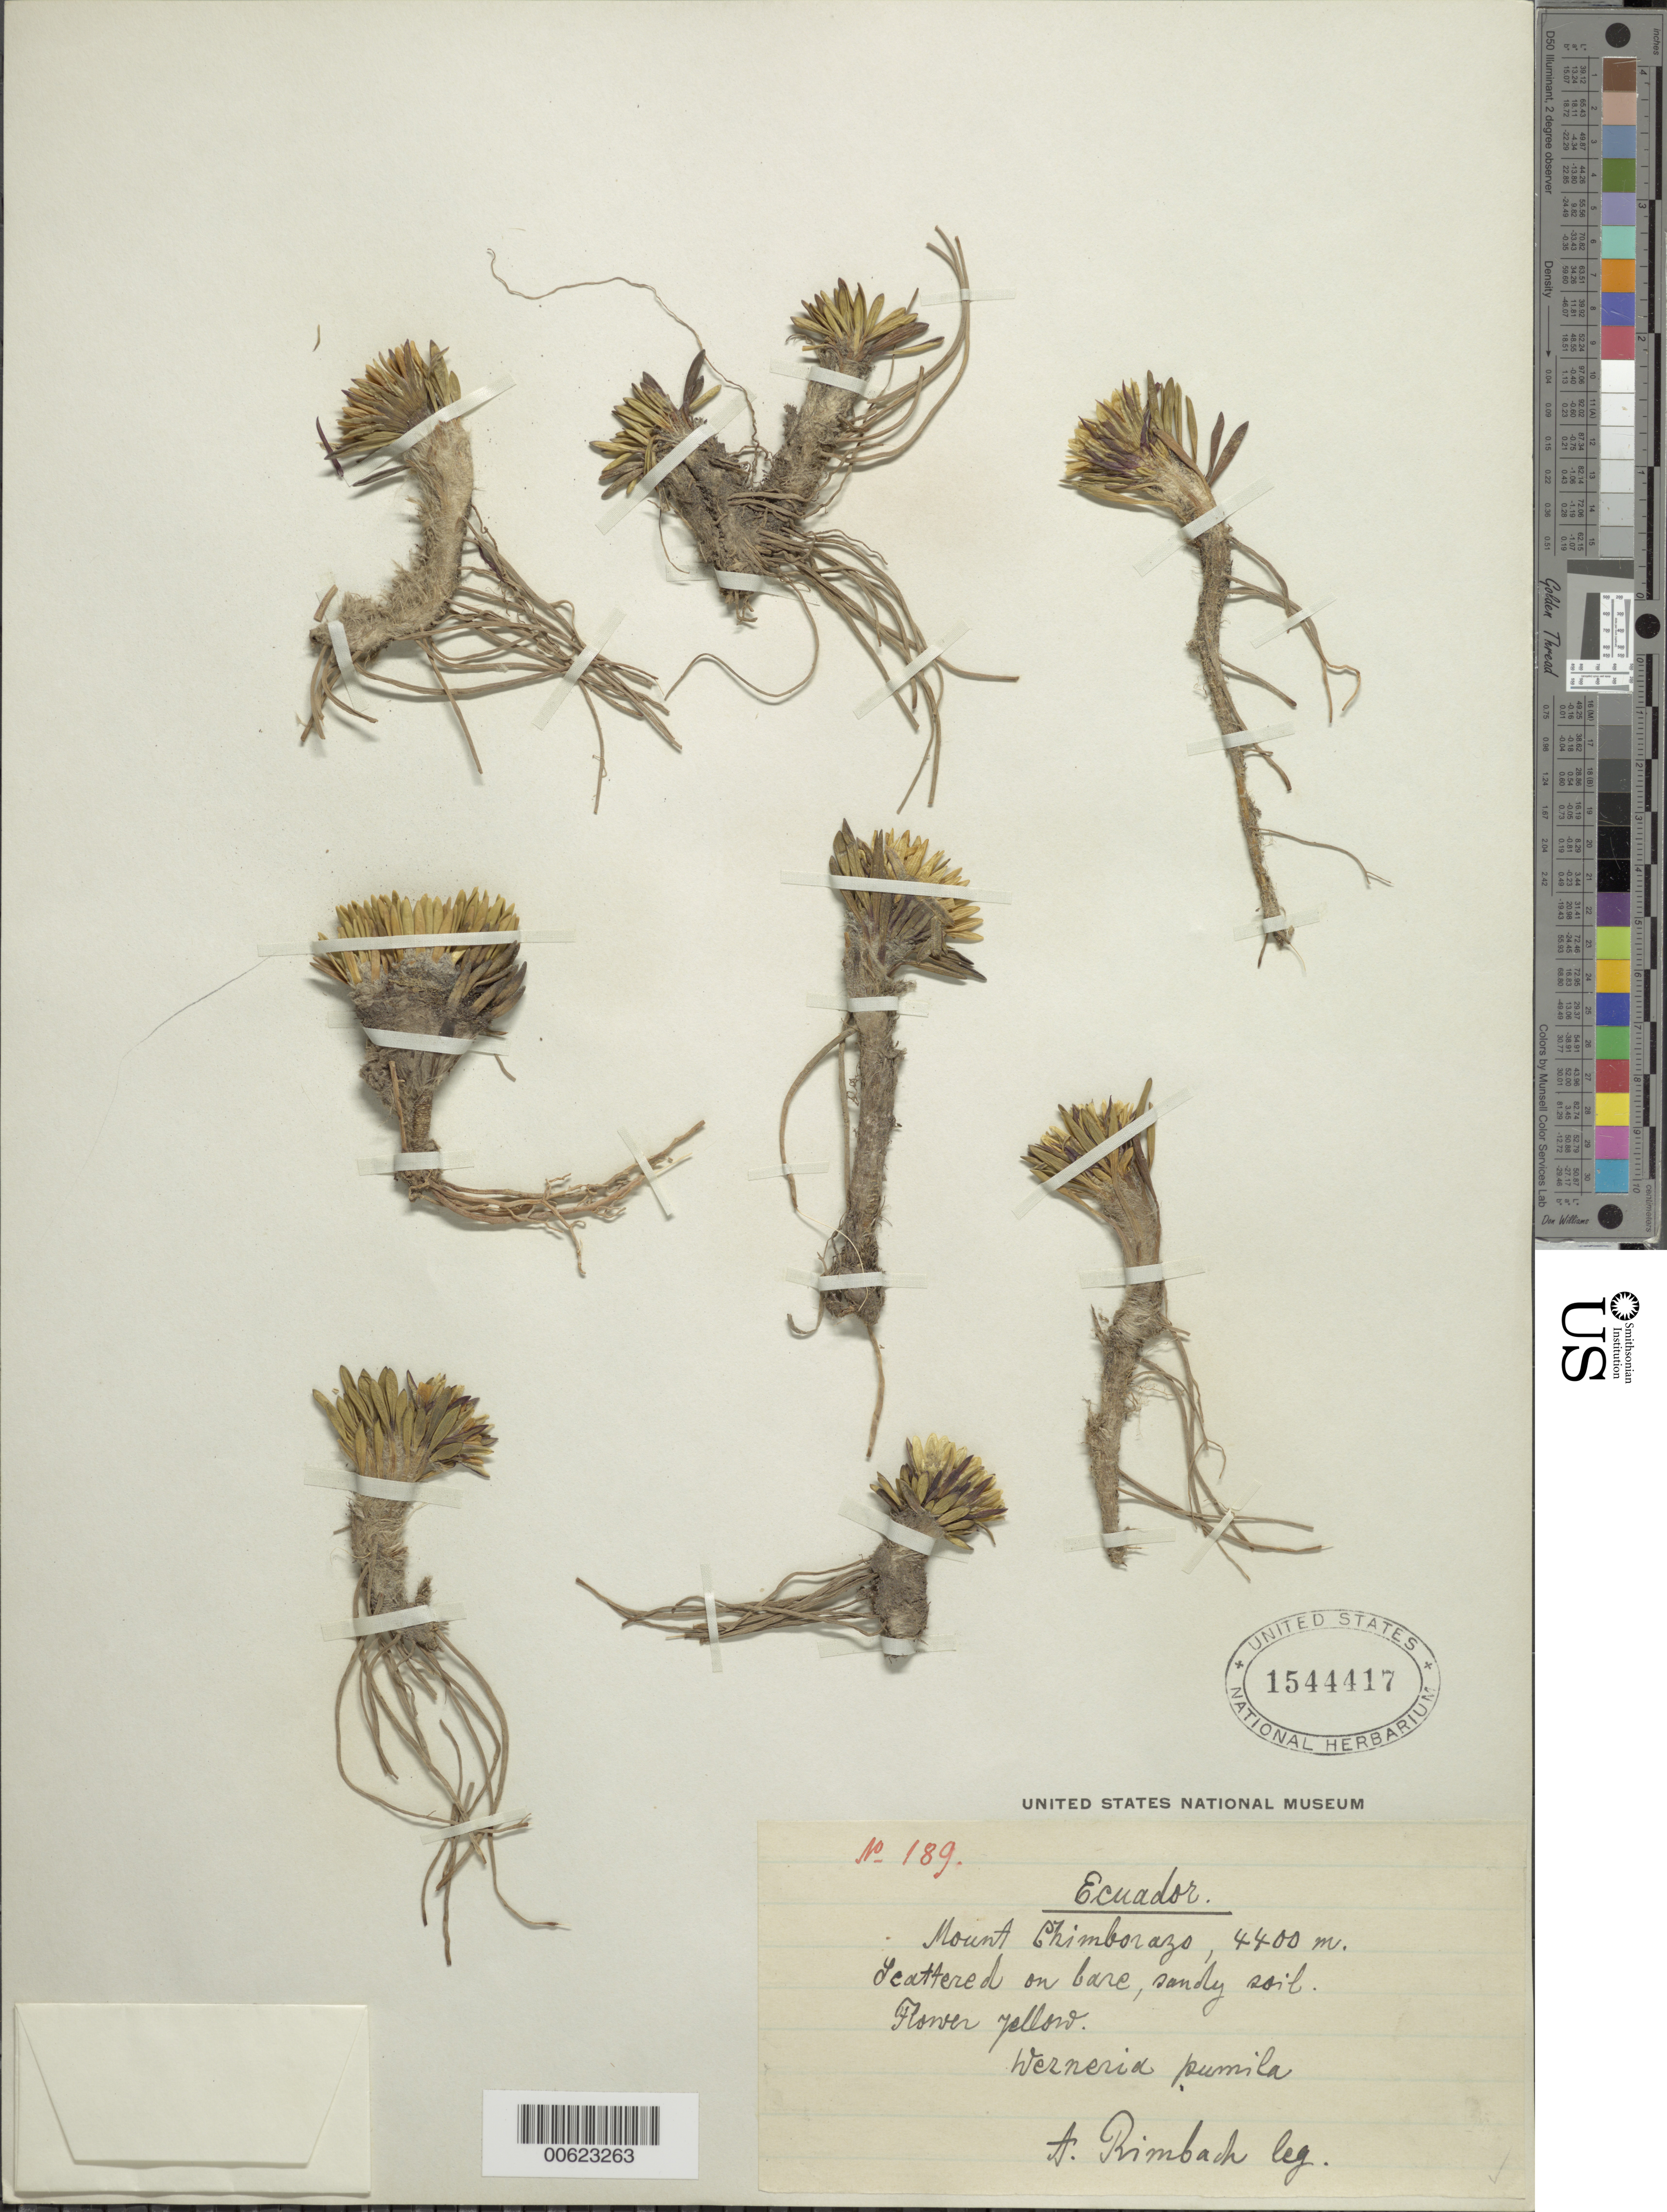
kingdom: Plantae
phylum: Tracheophyta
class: Magnoliopsida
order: Asterales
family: Asteraceae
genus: Werneria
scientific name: Werneria pumila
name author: Kunth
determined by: Calvo, Joel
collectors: A. Rimbach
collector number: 189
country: Ecuador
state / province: Chimborazo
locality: Volcan Chimborazo, paramo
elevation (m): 4400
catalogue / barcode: US 1544417